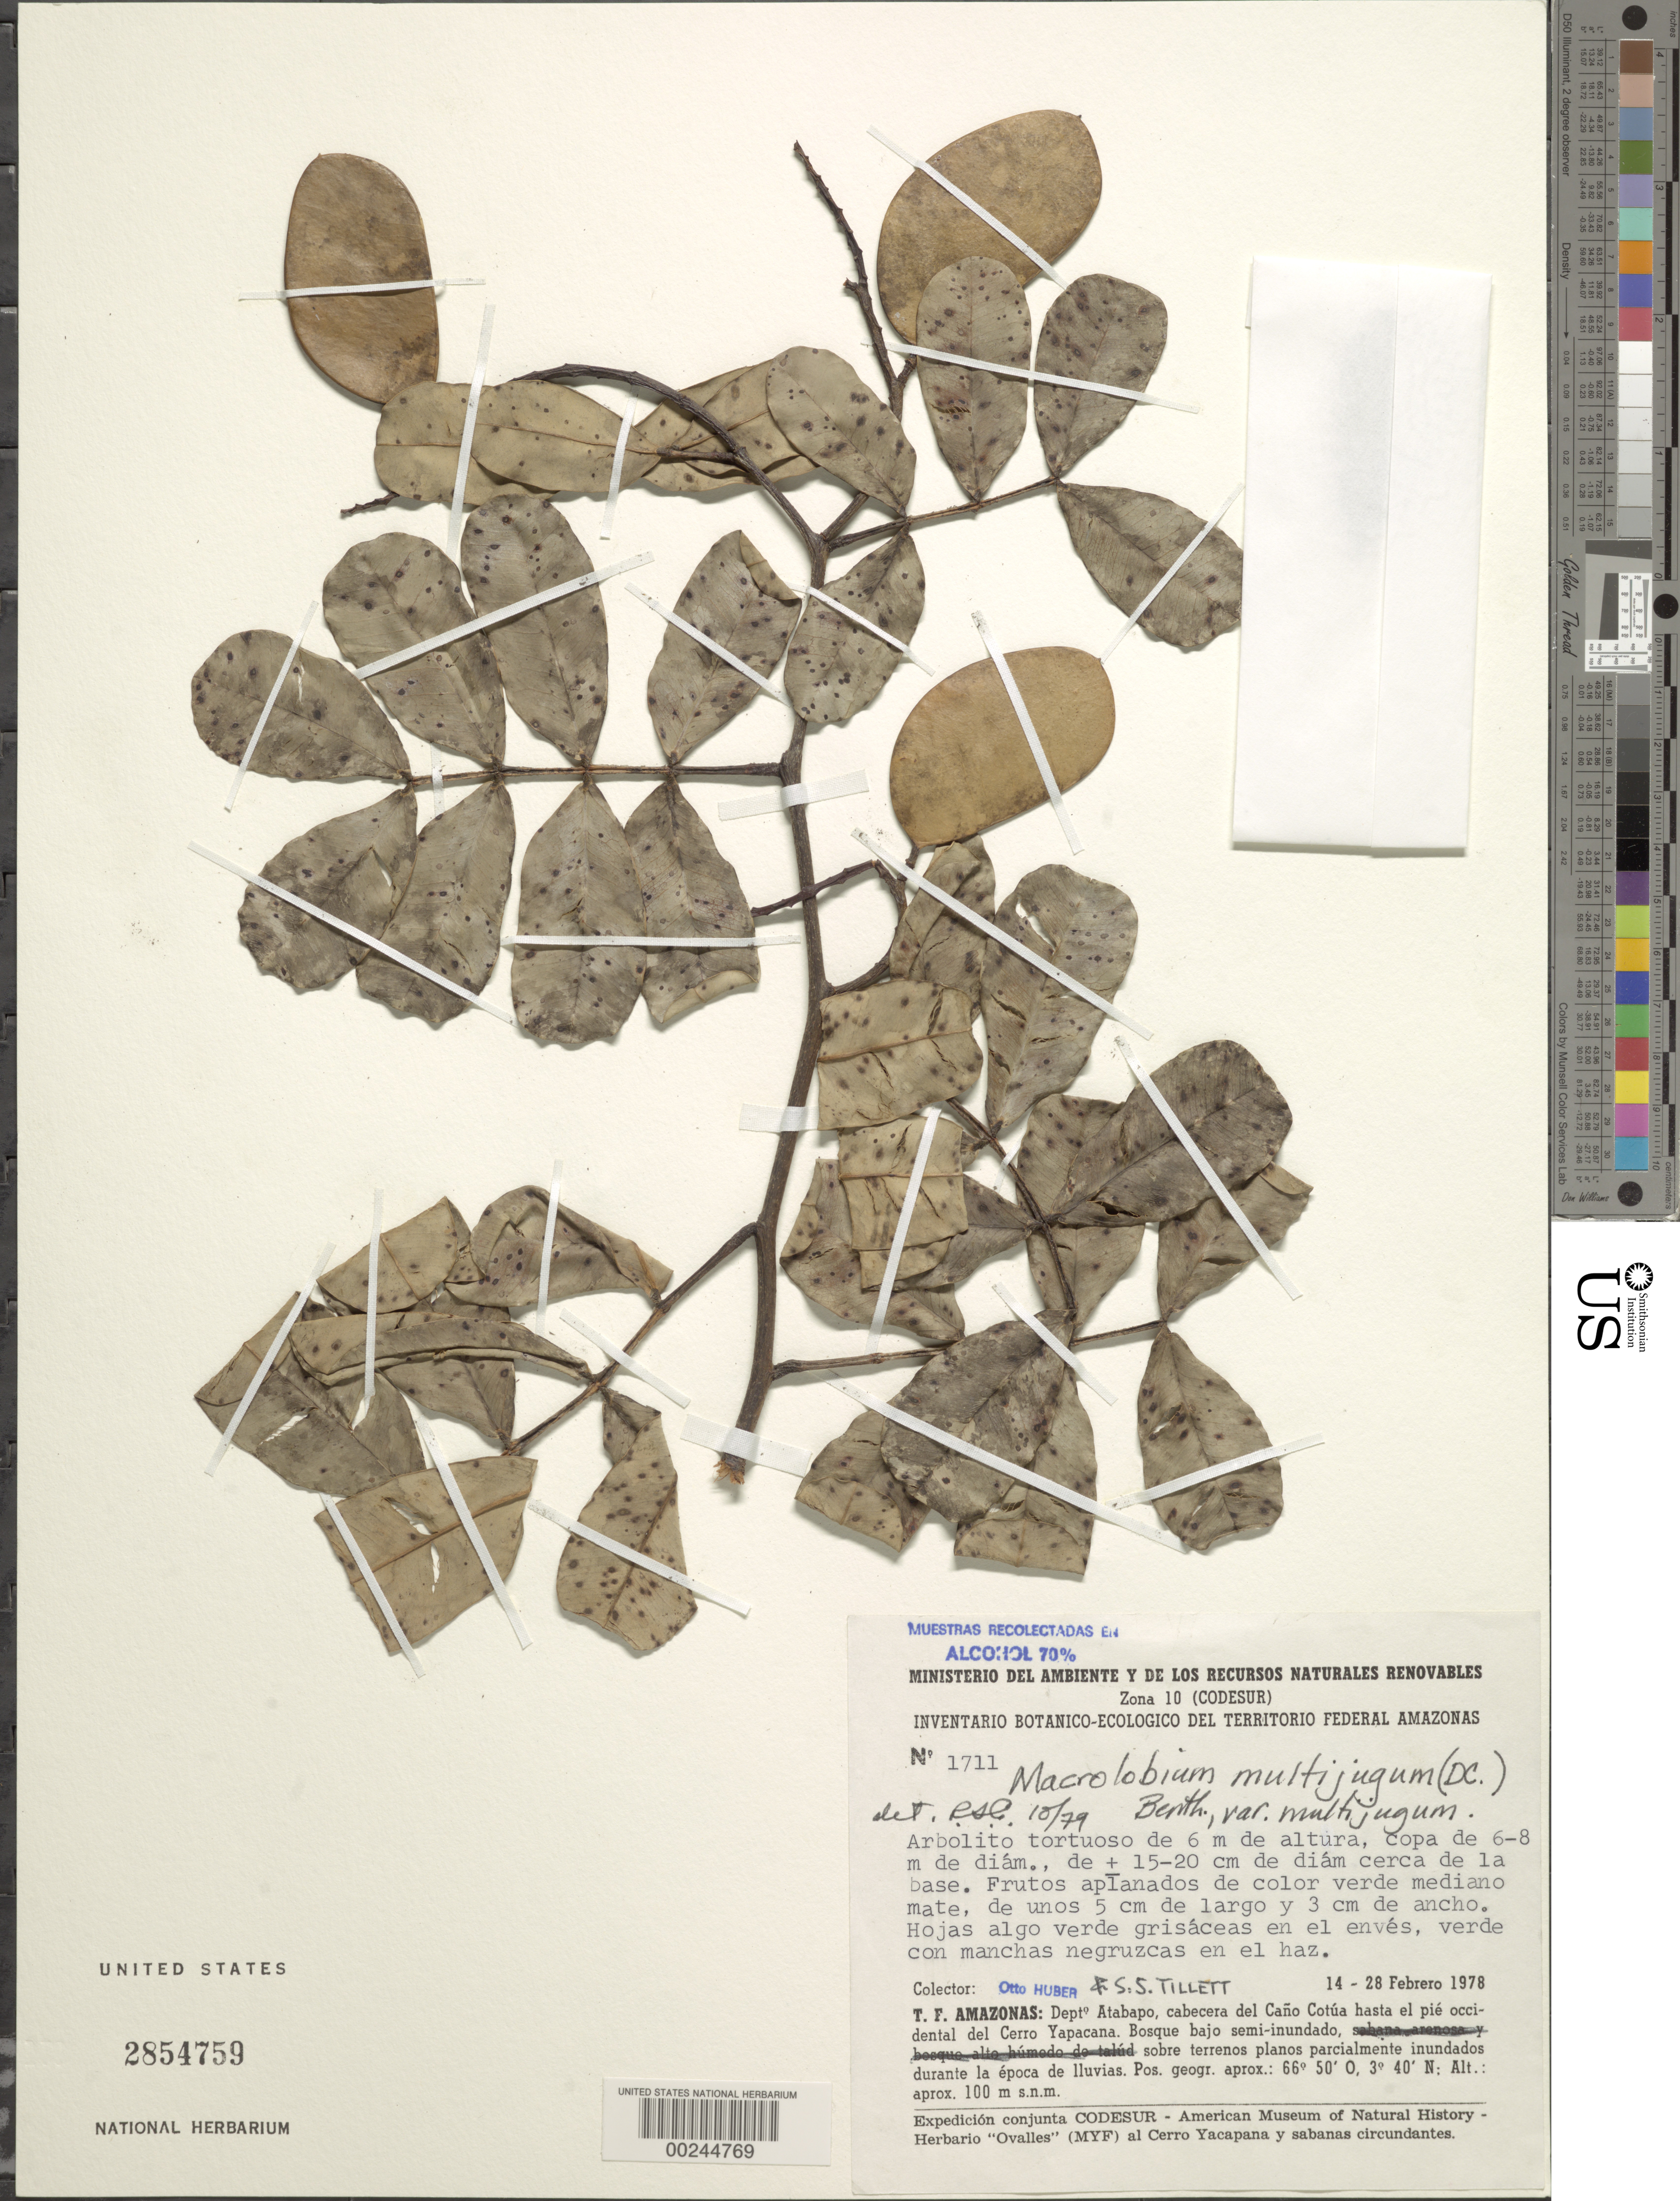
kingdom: Plantae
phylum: Tracheophyta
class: Magnoliopsida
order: Fabales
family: Fabaceae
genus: Macrolobium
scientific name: Macrolobium multijugum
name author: (DC.) Benth.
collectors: O. Huber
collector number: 1711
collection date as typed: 14 Feb 1978 to 28 Feb 1978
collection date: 1978-02-14/1978-02-28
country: Venezuela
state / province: Amazonas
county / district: Atabapo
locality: Head of Cano Cotua E of Cerro Yapacana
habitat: Semi-inundated forest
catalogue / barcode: US 2854759